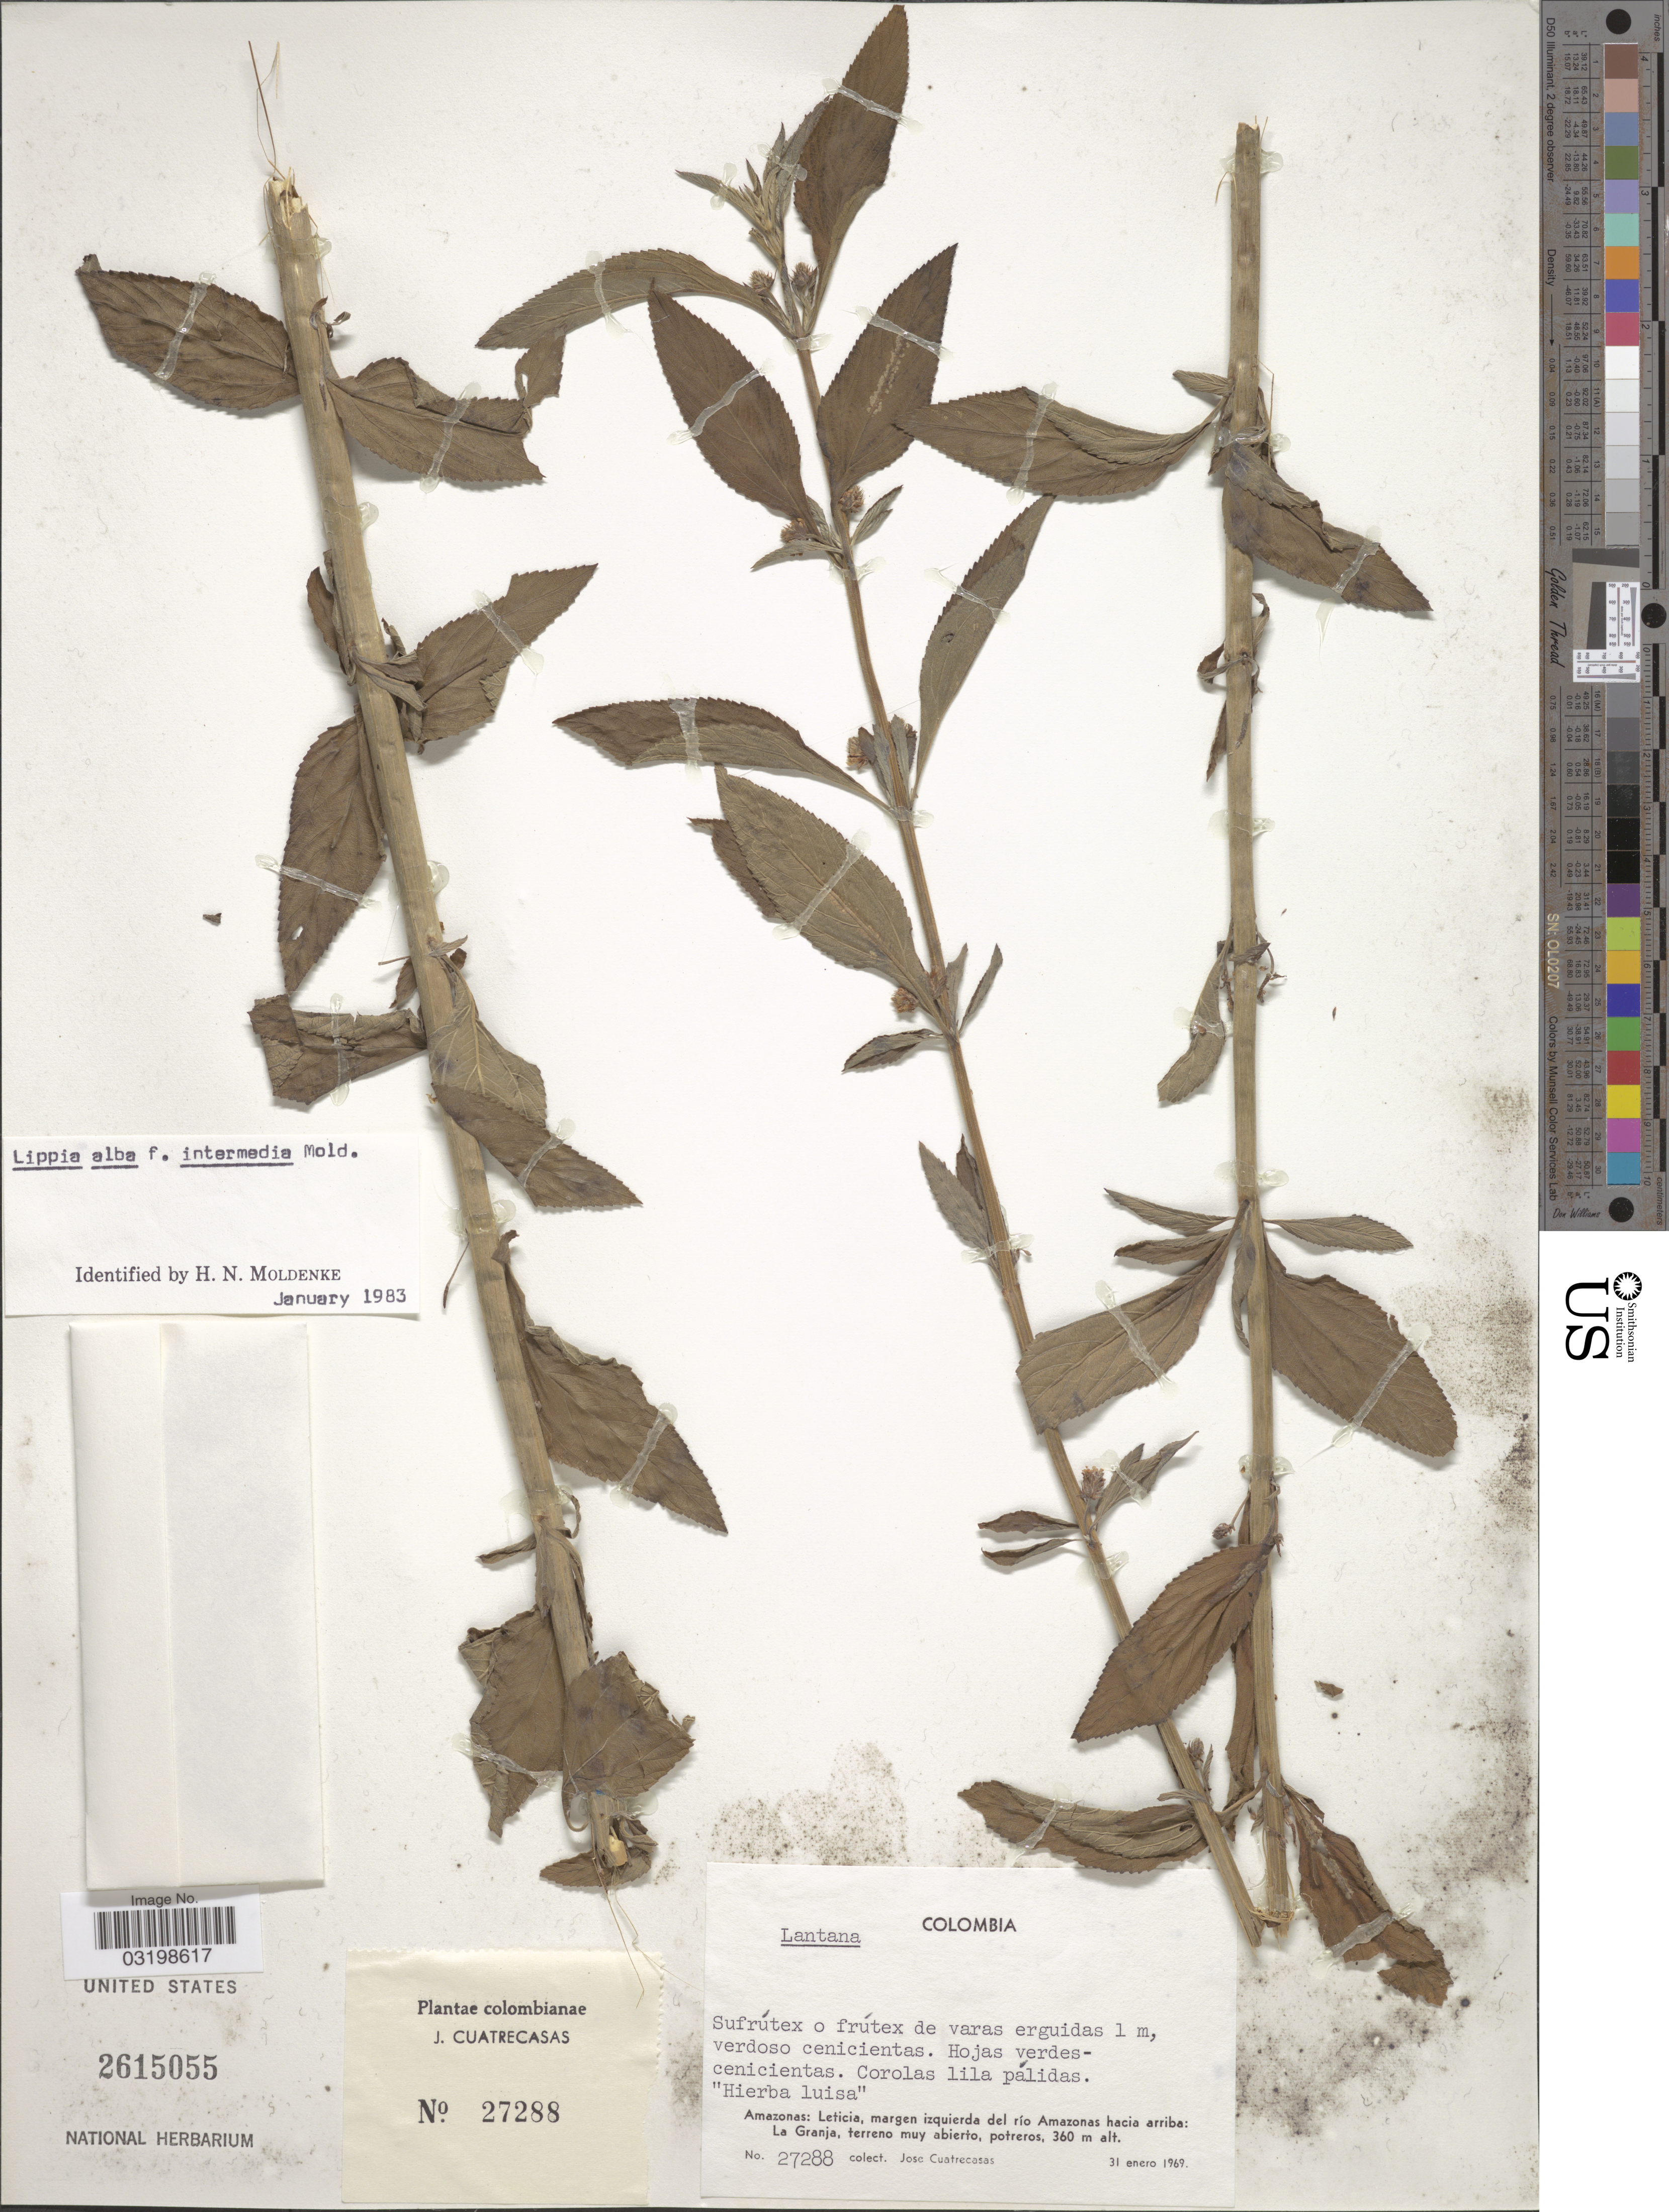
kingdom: Plantae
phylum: Tracheophyta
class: Magnoliopsida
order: Lamiales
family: Verbenaceae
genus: Lippia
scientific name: Lippia alba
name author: (Mill.) N.E. Br. ex Britton & P. Wilson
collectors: J. Cuatrecasas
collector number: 27288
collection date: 1969-01-31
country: Colombia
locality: Leticia, margen izquierda del río Amazonas hacia arriba: La Granja, terreno muy abierto, potreros.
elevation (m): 360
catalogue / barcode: US 2615055